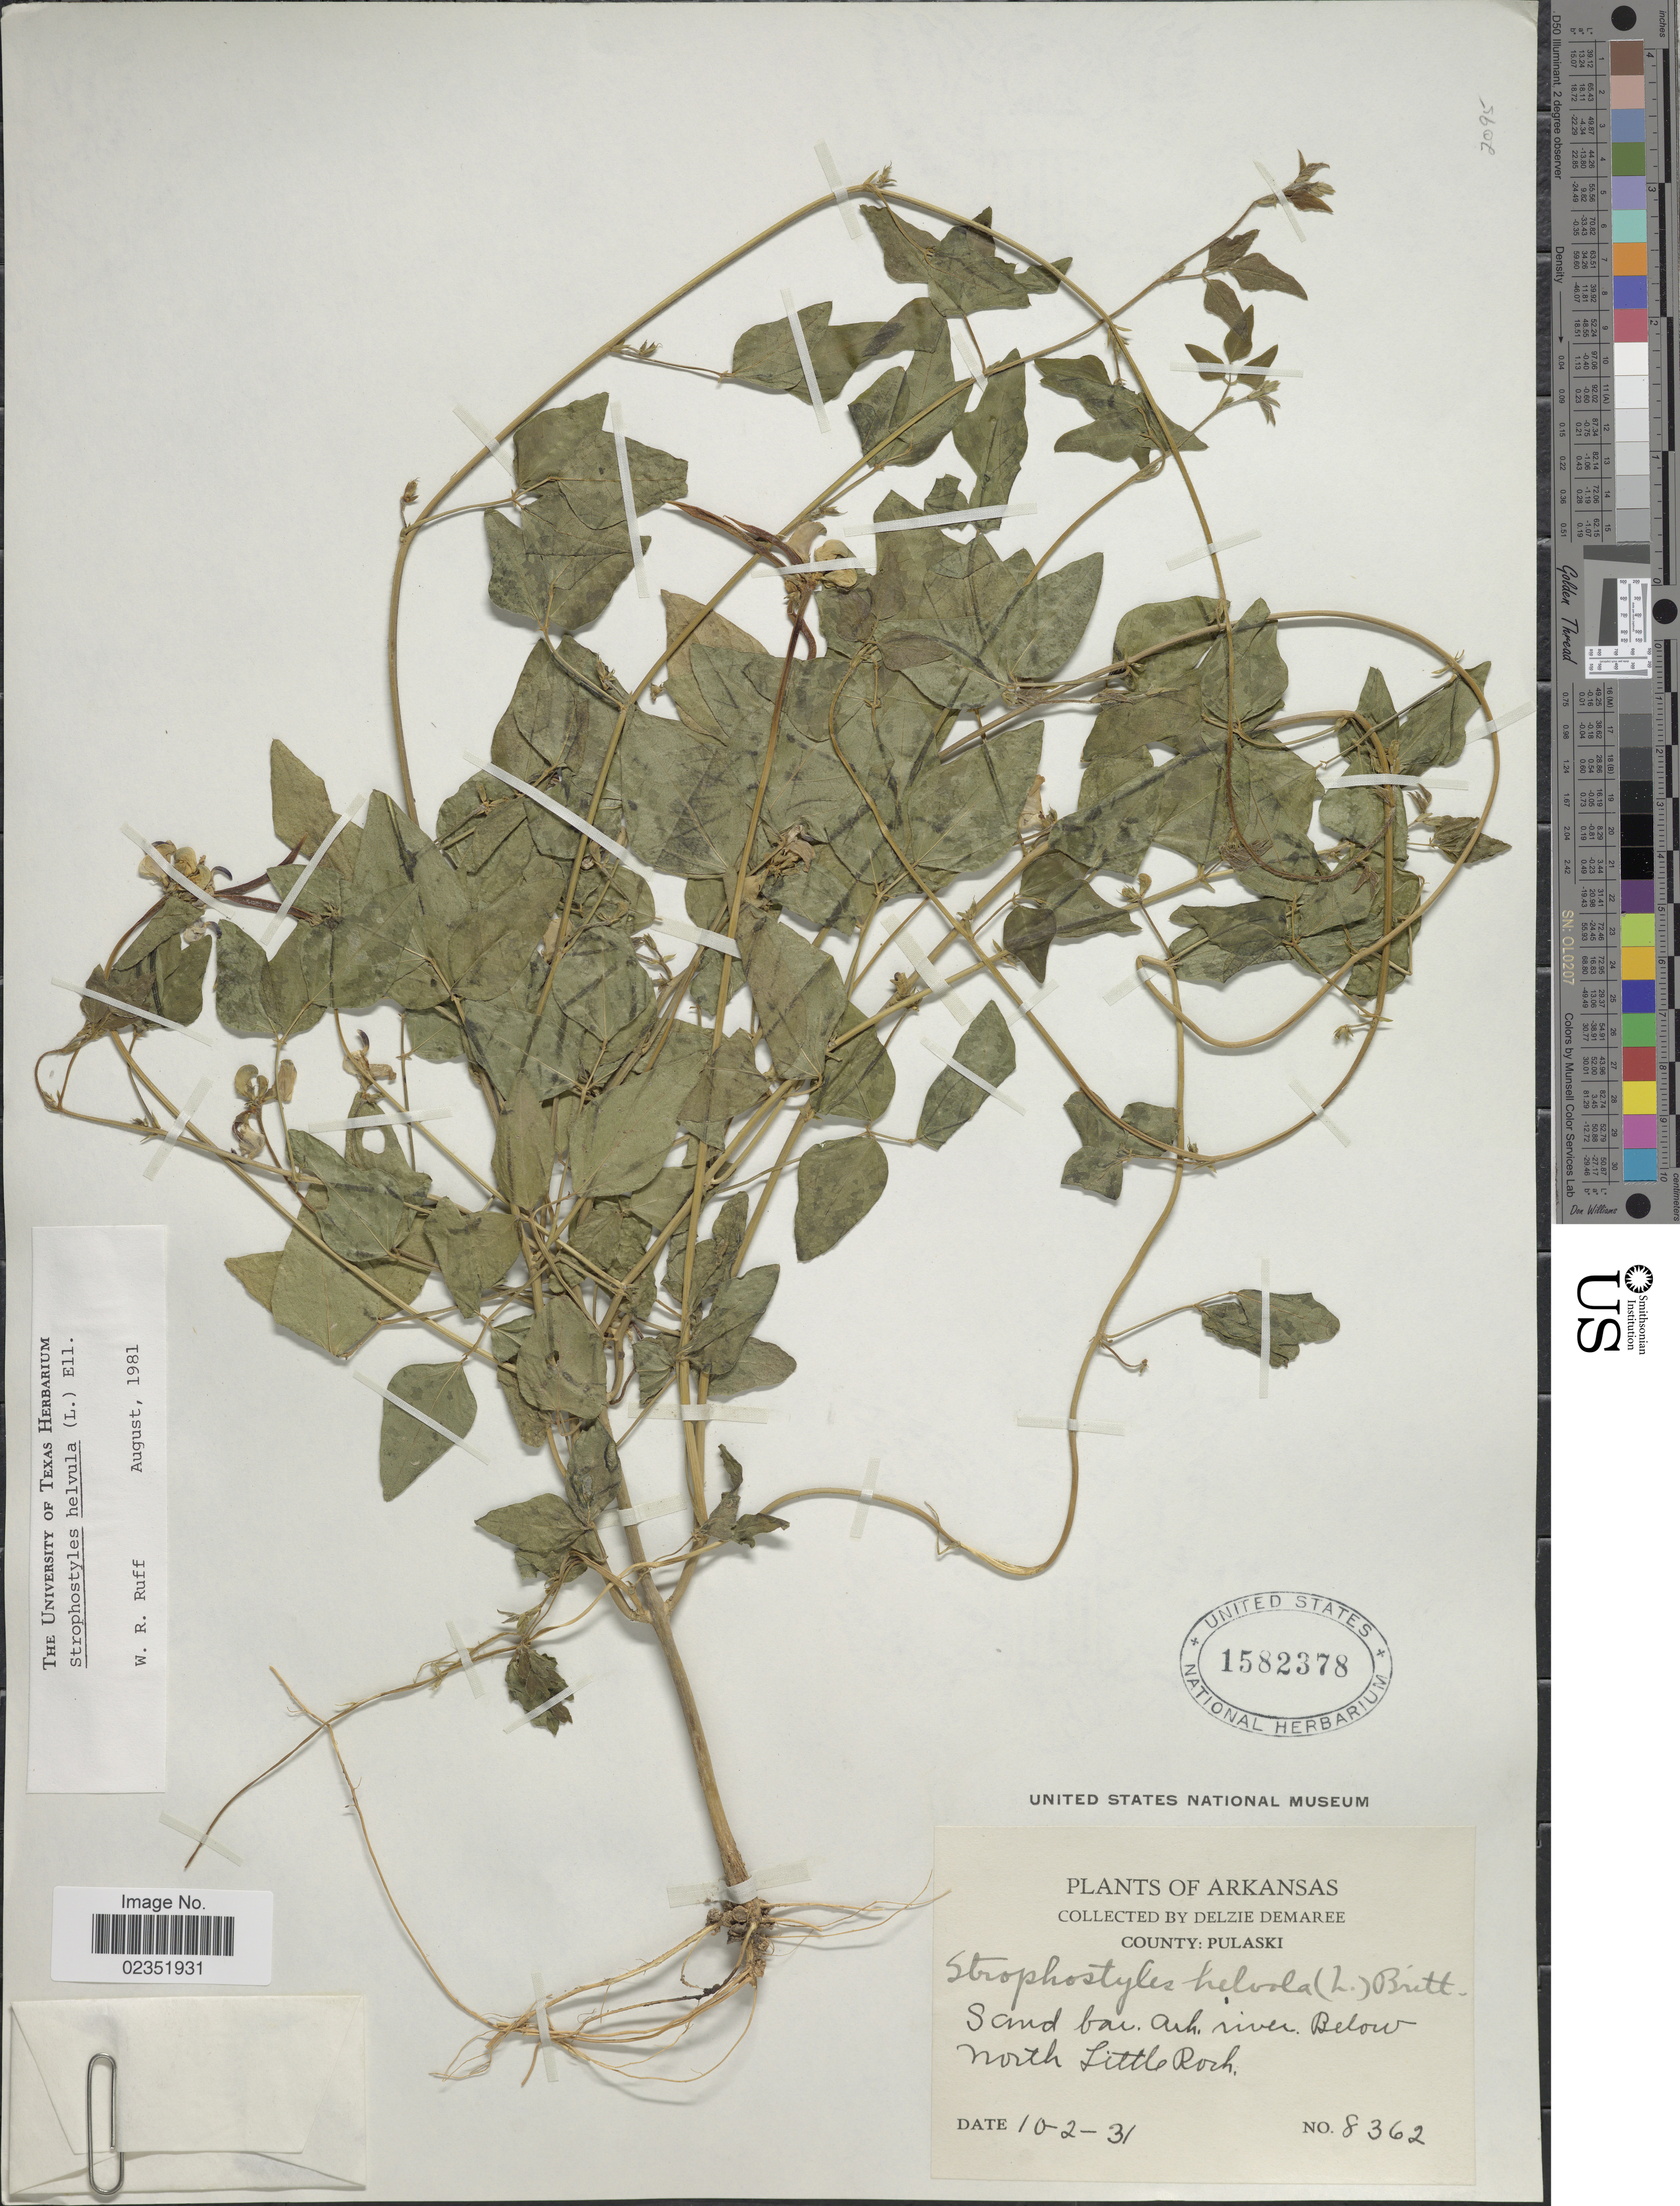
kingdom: Plantae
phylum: Tracheophyta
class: Magnoliopsida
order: Fabales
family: Fabaceae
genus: Strophostyles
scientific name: Strophostyles helvola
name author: (L.) Elliott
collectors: D. Demaree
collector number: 8362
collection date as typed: Transcribed d/m/y: 2/10/31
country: United States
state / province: Arkansas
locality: County: Pulaski, Sand bar., ark. river. Below north Little Rock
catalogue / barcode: US 1582378